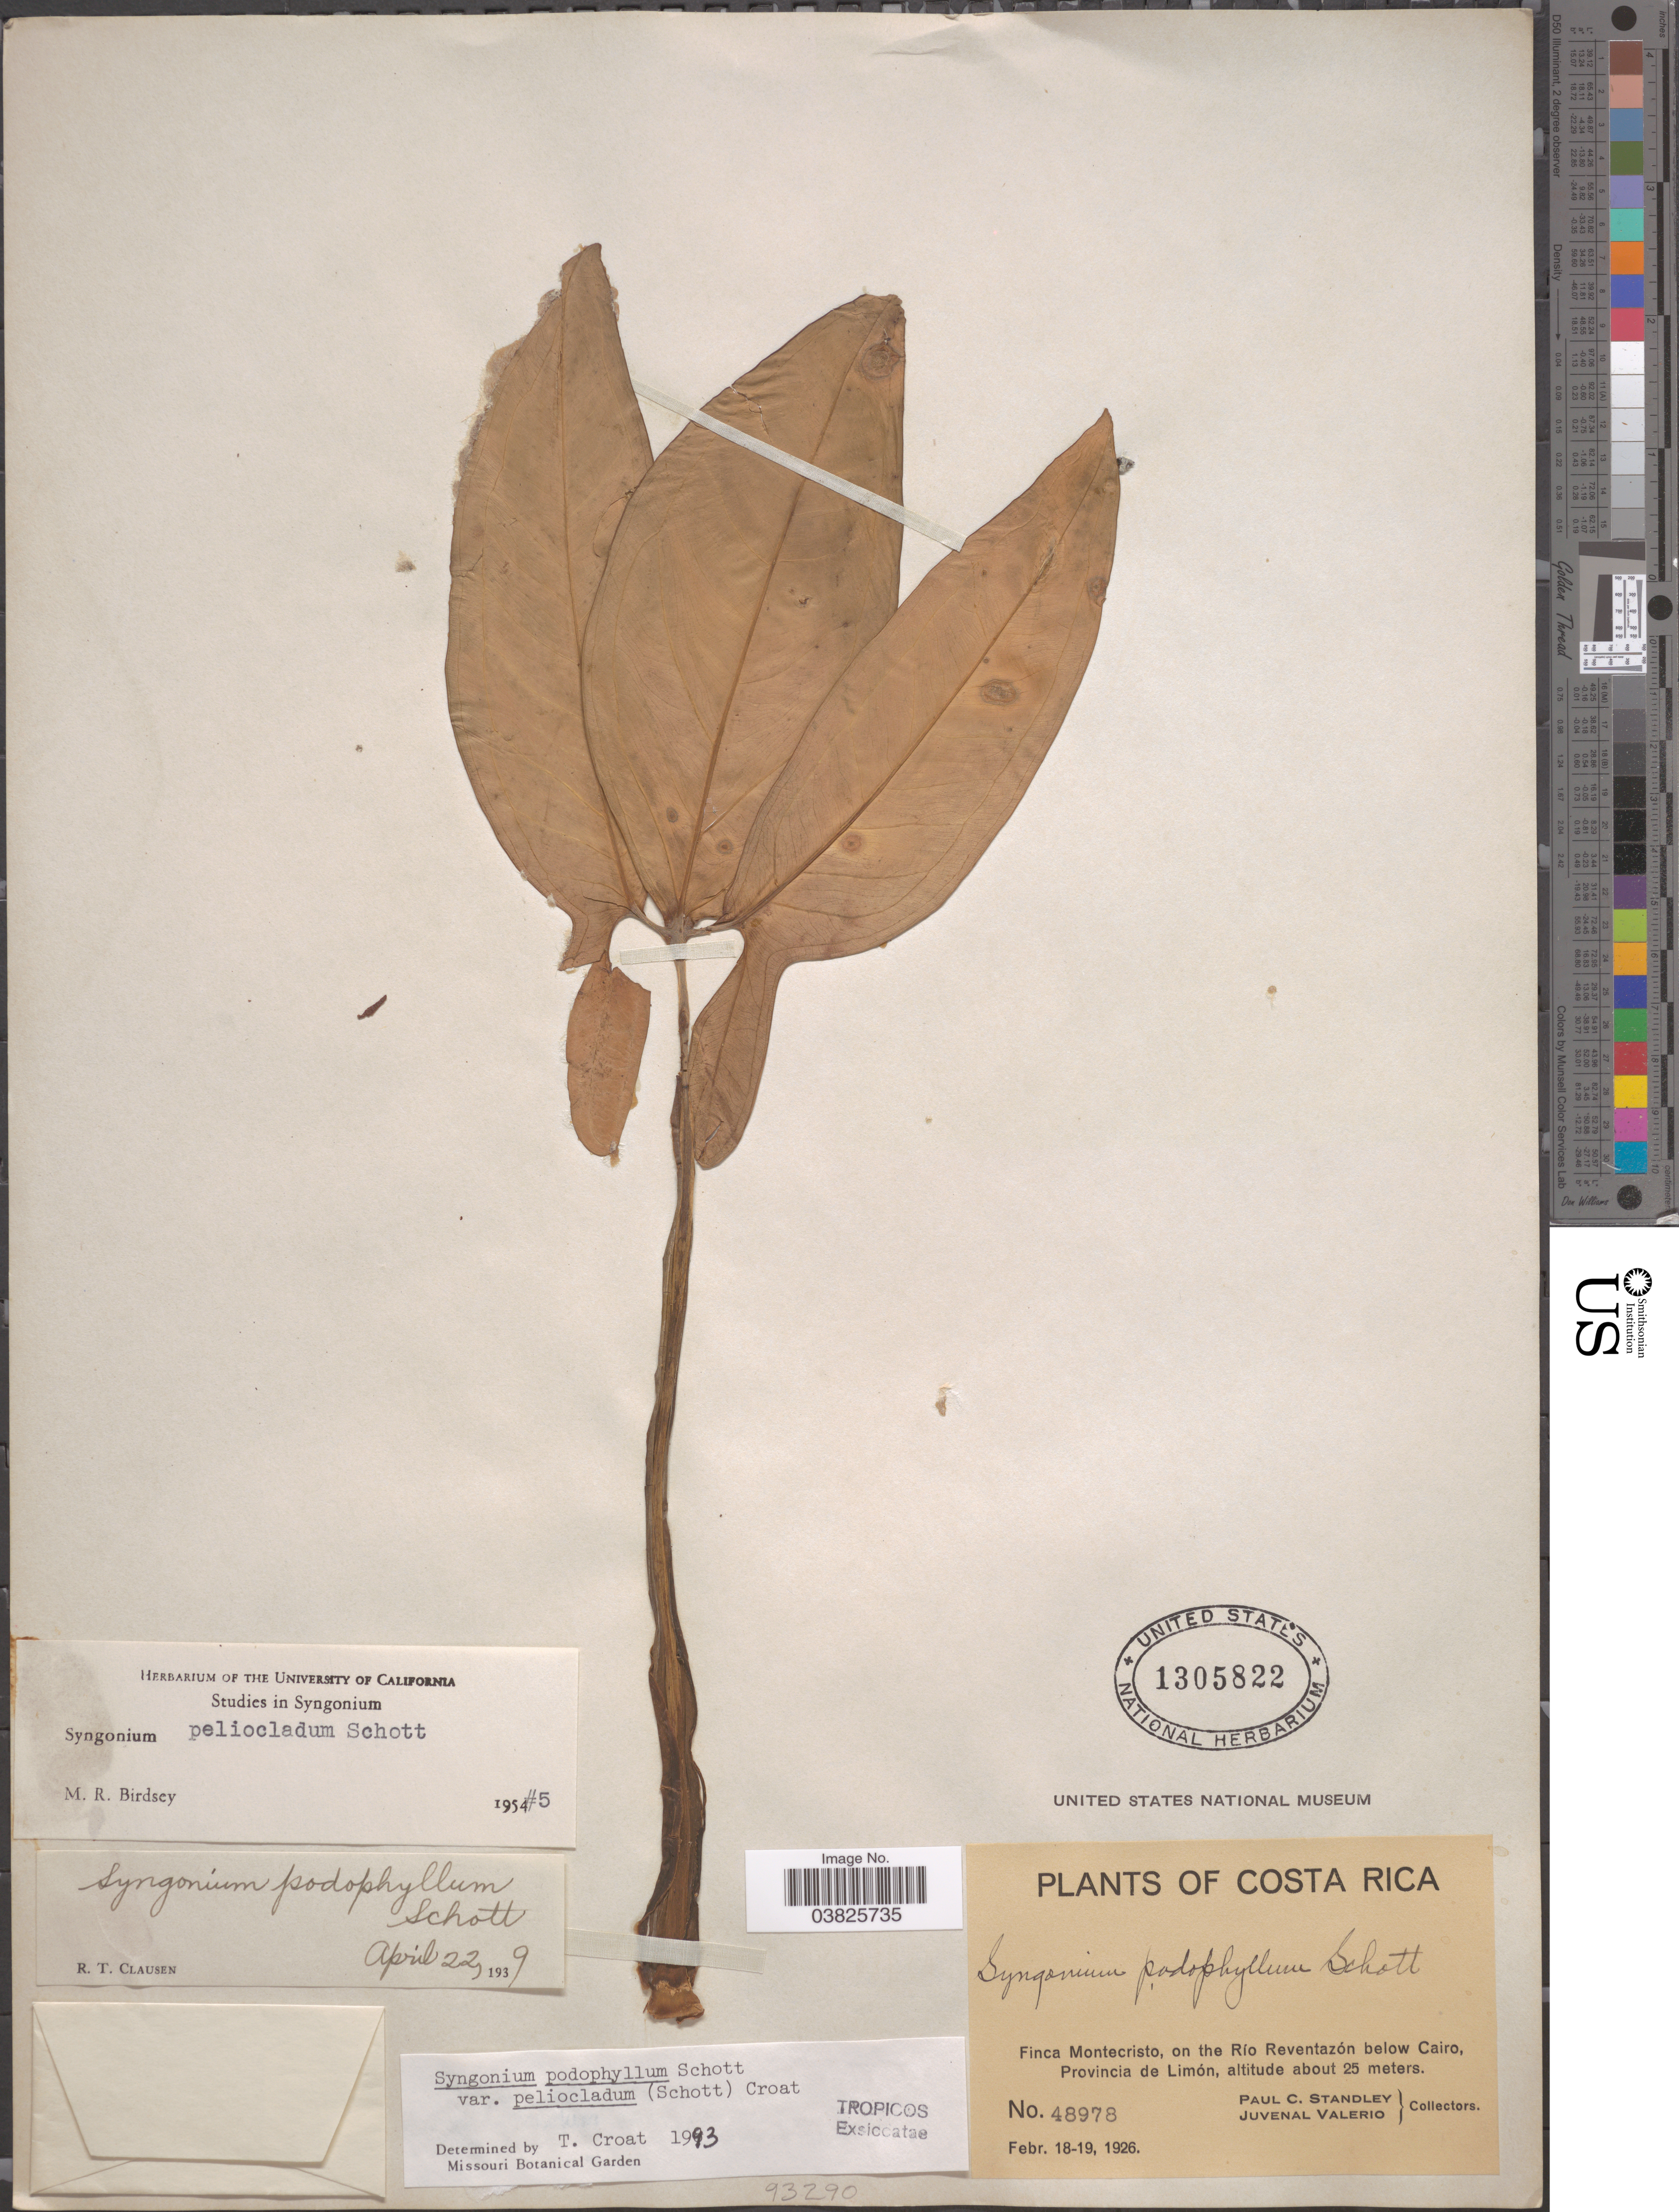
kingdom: Plantae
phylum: Tracheophyta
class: Liliopsida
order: Alismatales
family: Araceae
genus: Syngonium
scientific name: Syngonium podophyllum var. peliocladum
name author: (Schott) Croat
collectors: P. C. Standley & J. Valerio R.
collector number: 48978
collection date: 1926-02-18/1926-02-19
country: Costa Rica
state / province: Limón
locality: Finca Montecristo, on the Río Reventazón below Cairo.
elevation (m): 25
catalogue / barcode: US 1305822